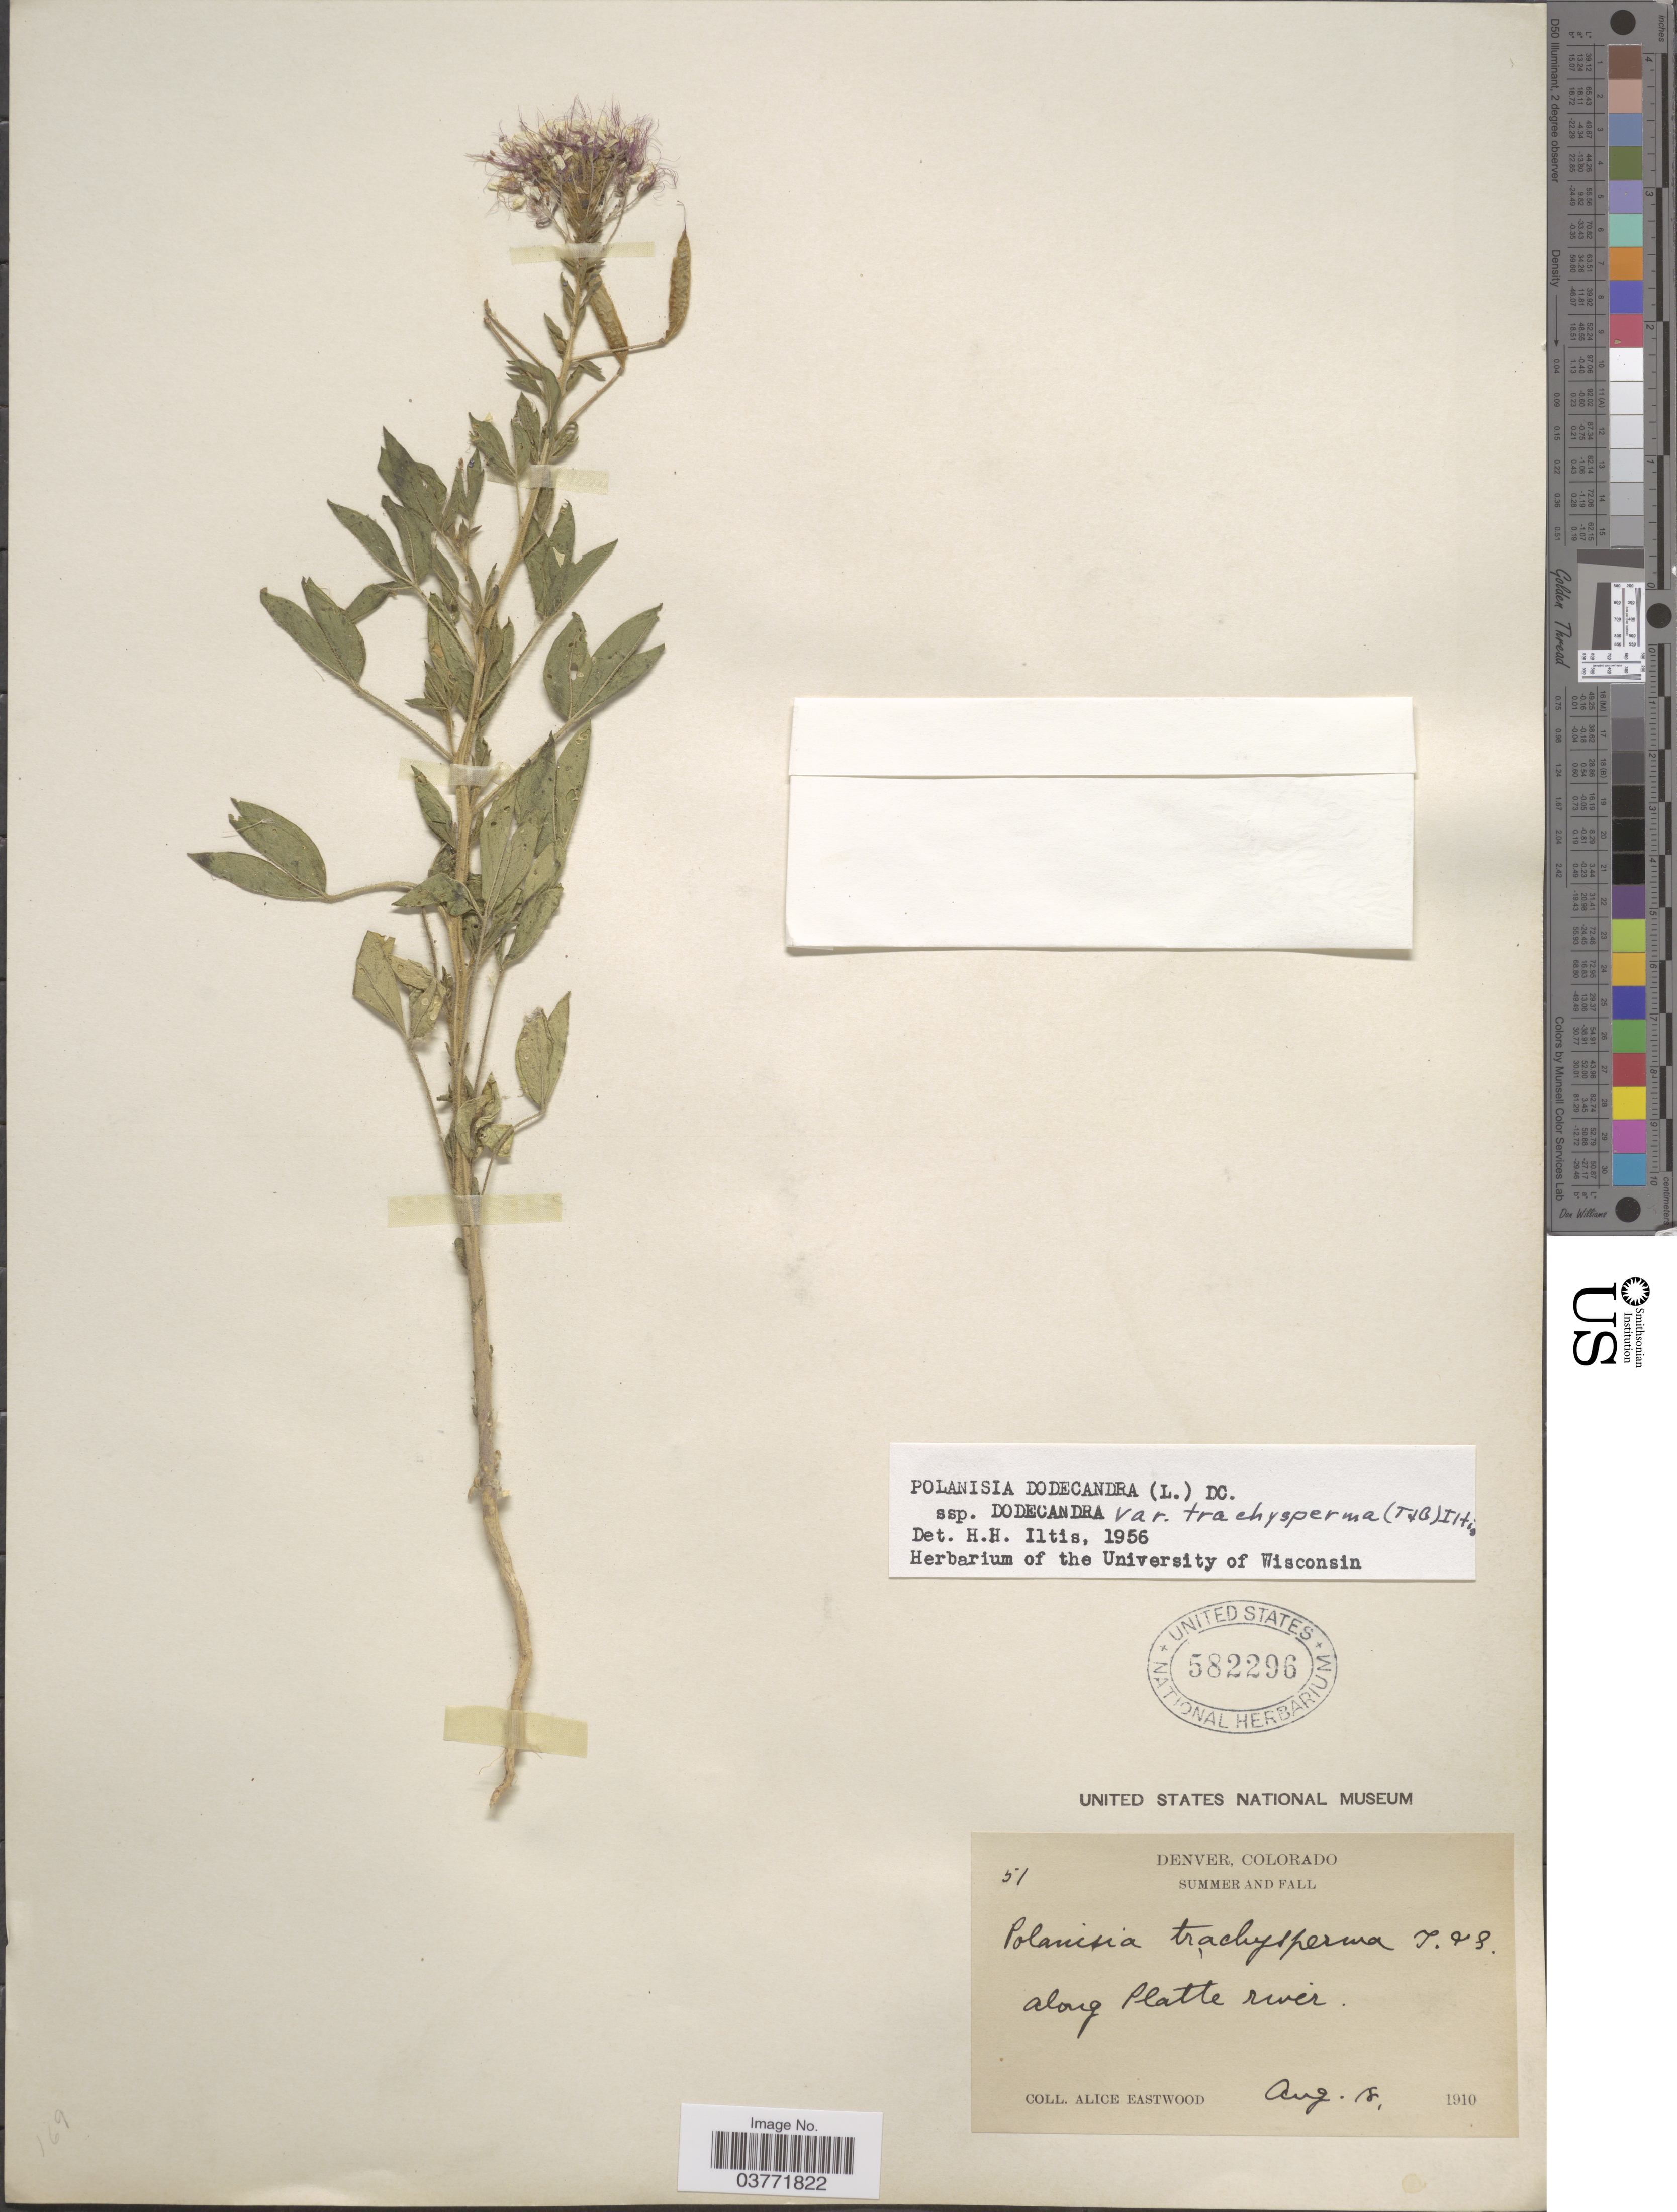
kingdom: Plantae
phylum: Tracheophyta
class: Magnoliopsida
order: Brassicales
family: Cleomaceae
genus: Polanisia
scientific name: Polanisia trachysperma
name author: Torr. & A. Gray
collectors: A. Eastwood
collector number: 57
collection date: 1910-08-18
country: United States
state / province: Colorado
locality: Denver, Summer And Fall. Along Platte river.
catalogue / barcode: US 582296